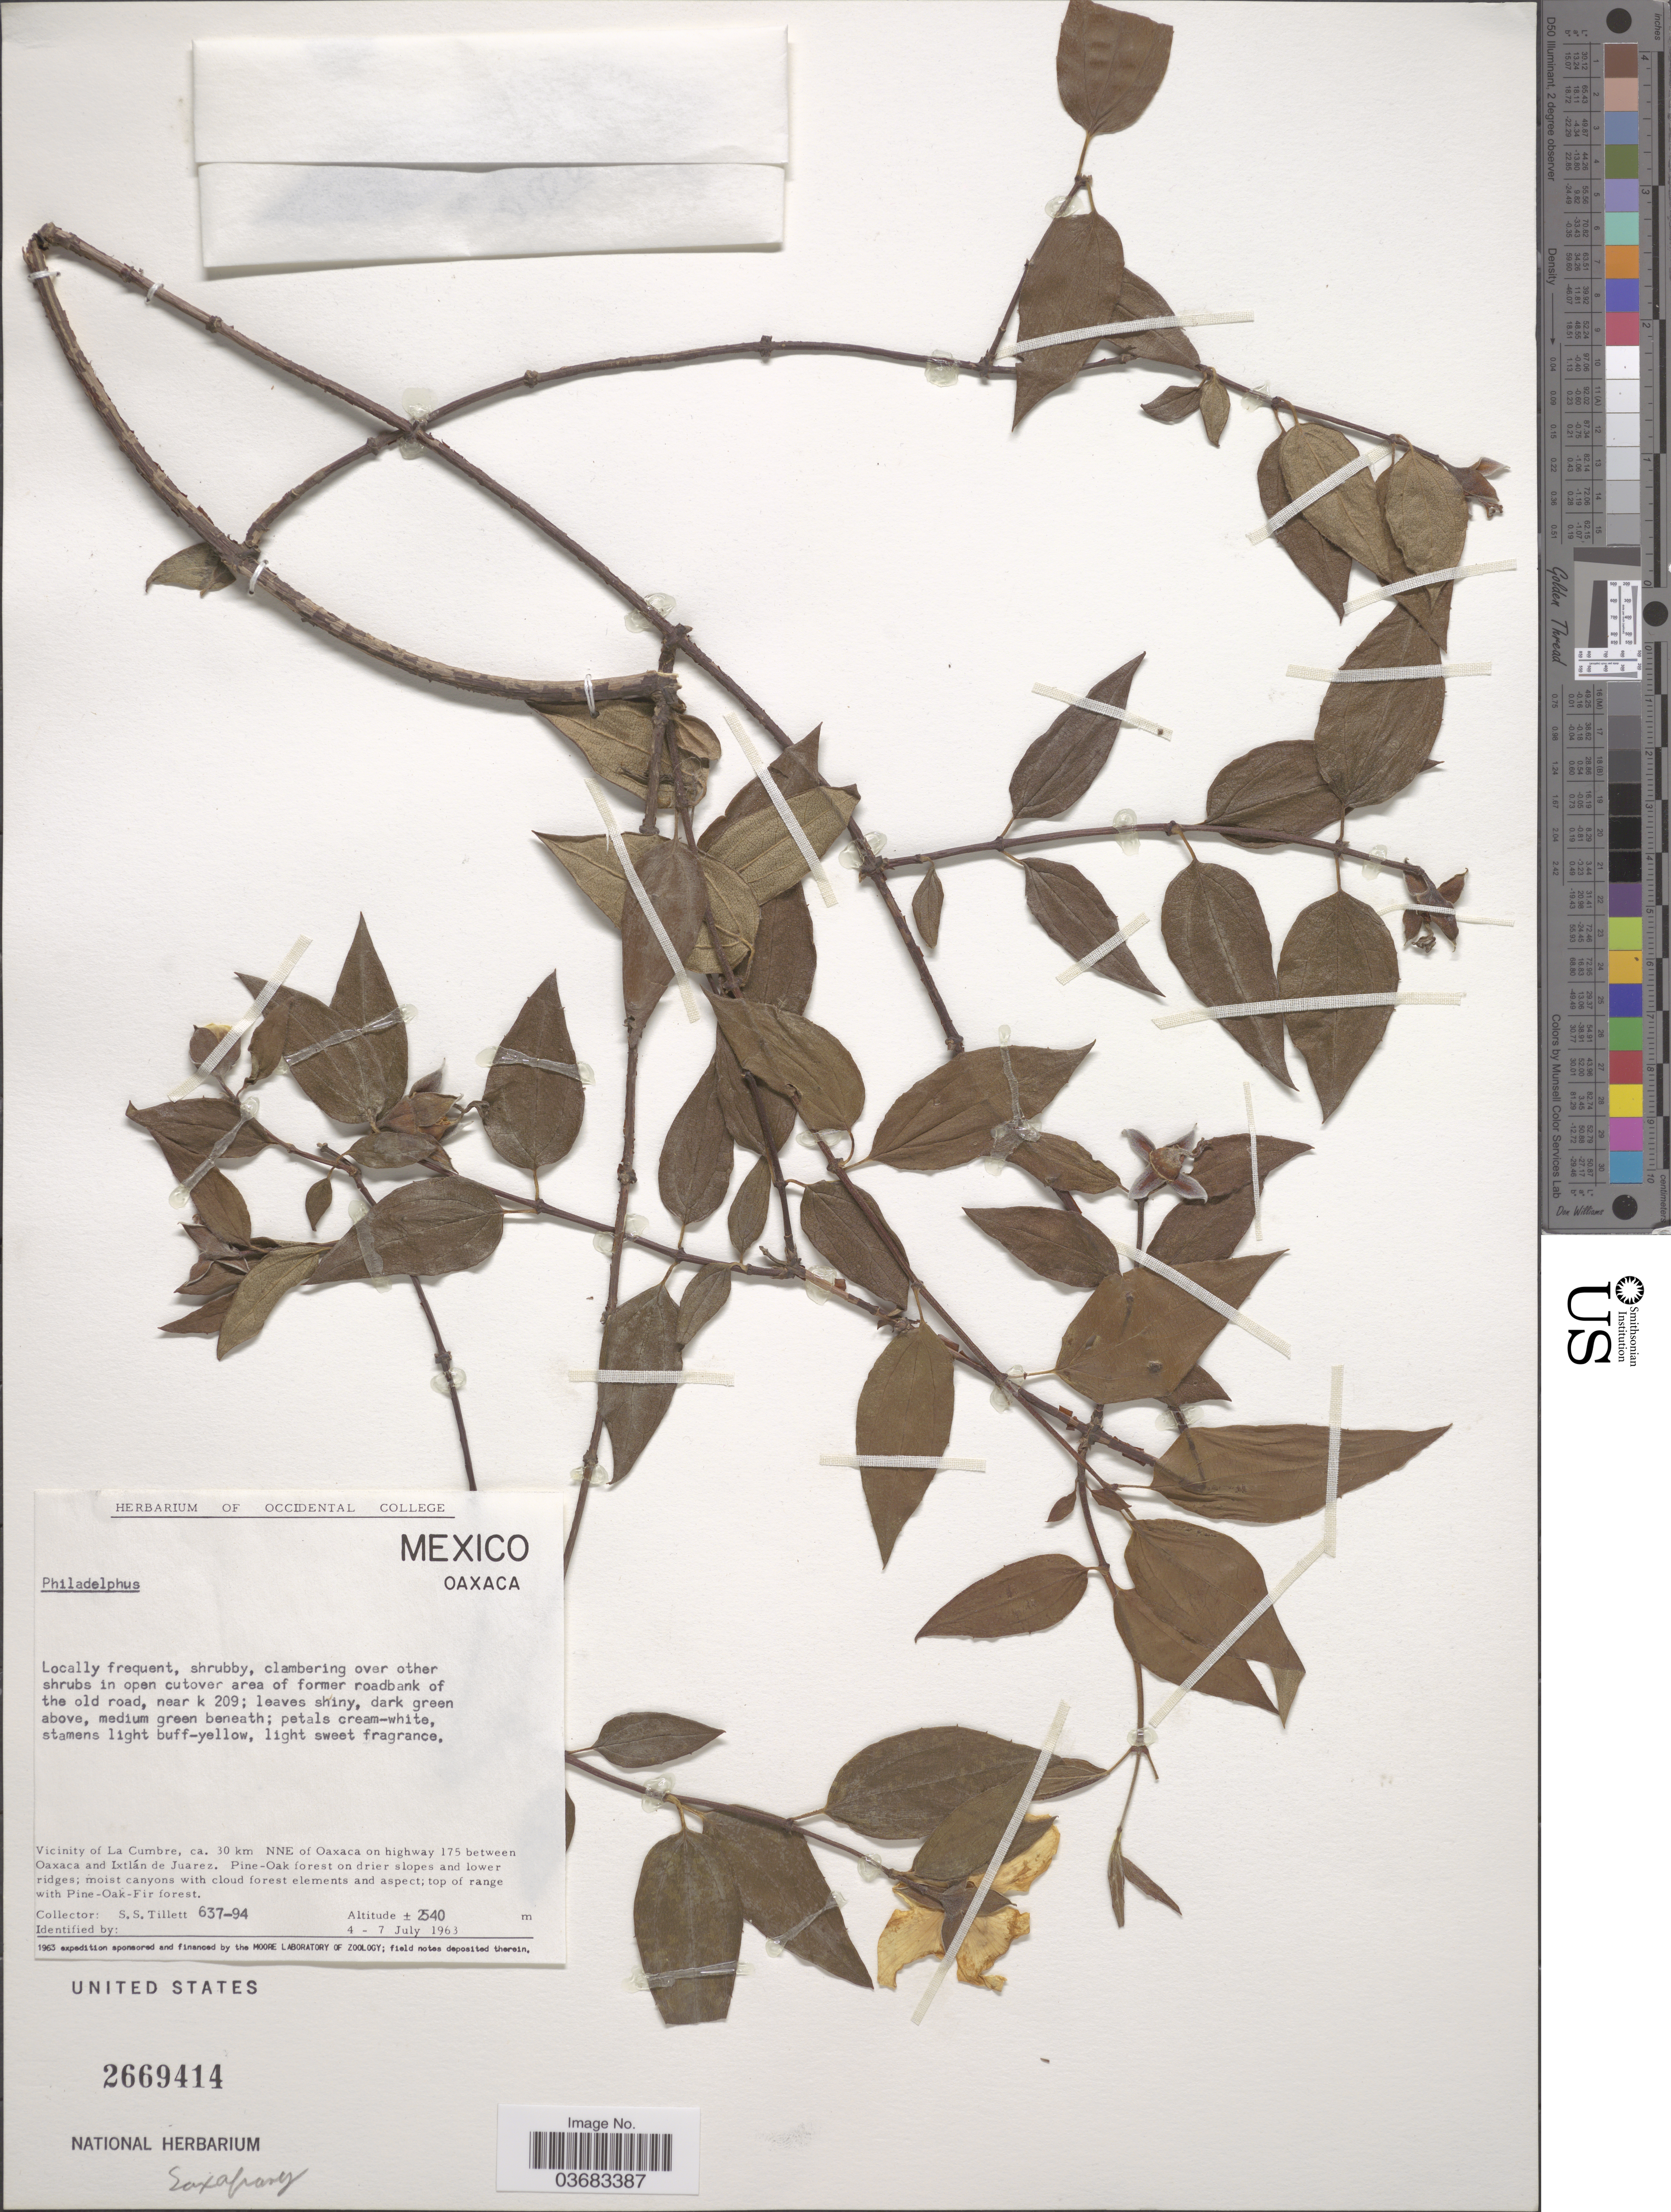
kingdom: Plantae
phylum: Tracheophyta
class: Magnoliopsida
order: Cornales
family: Hydrangeaceae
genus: Philadelphus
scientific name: Philadelphus sp.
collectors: S. S. Tillett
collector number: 637-94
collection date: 1963-07-04/1963-07-07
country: Mexico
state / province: Oaxaca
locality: Locally frequent, shrubby, clambering over other shrubs in open cutover area of former roadbank of the old road, near k 209. Vicinity of La Cumbre, ca. 30 km NNe of Oaxaca on highway 175 between Oaxaca and Ixtlán de Juarez.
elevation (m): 2540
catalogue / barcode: US 2669414